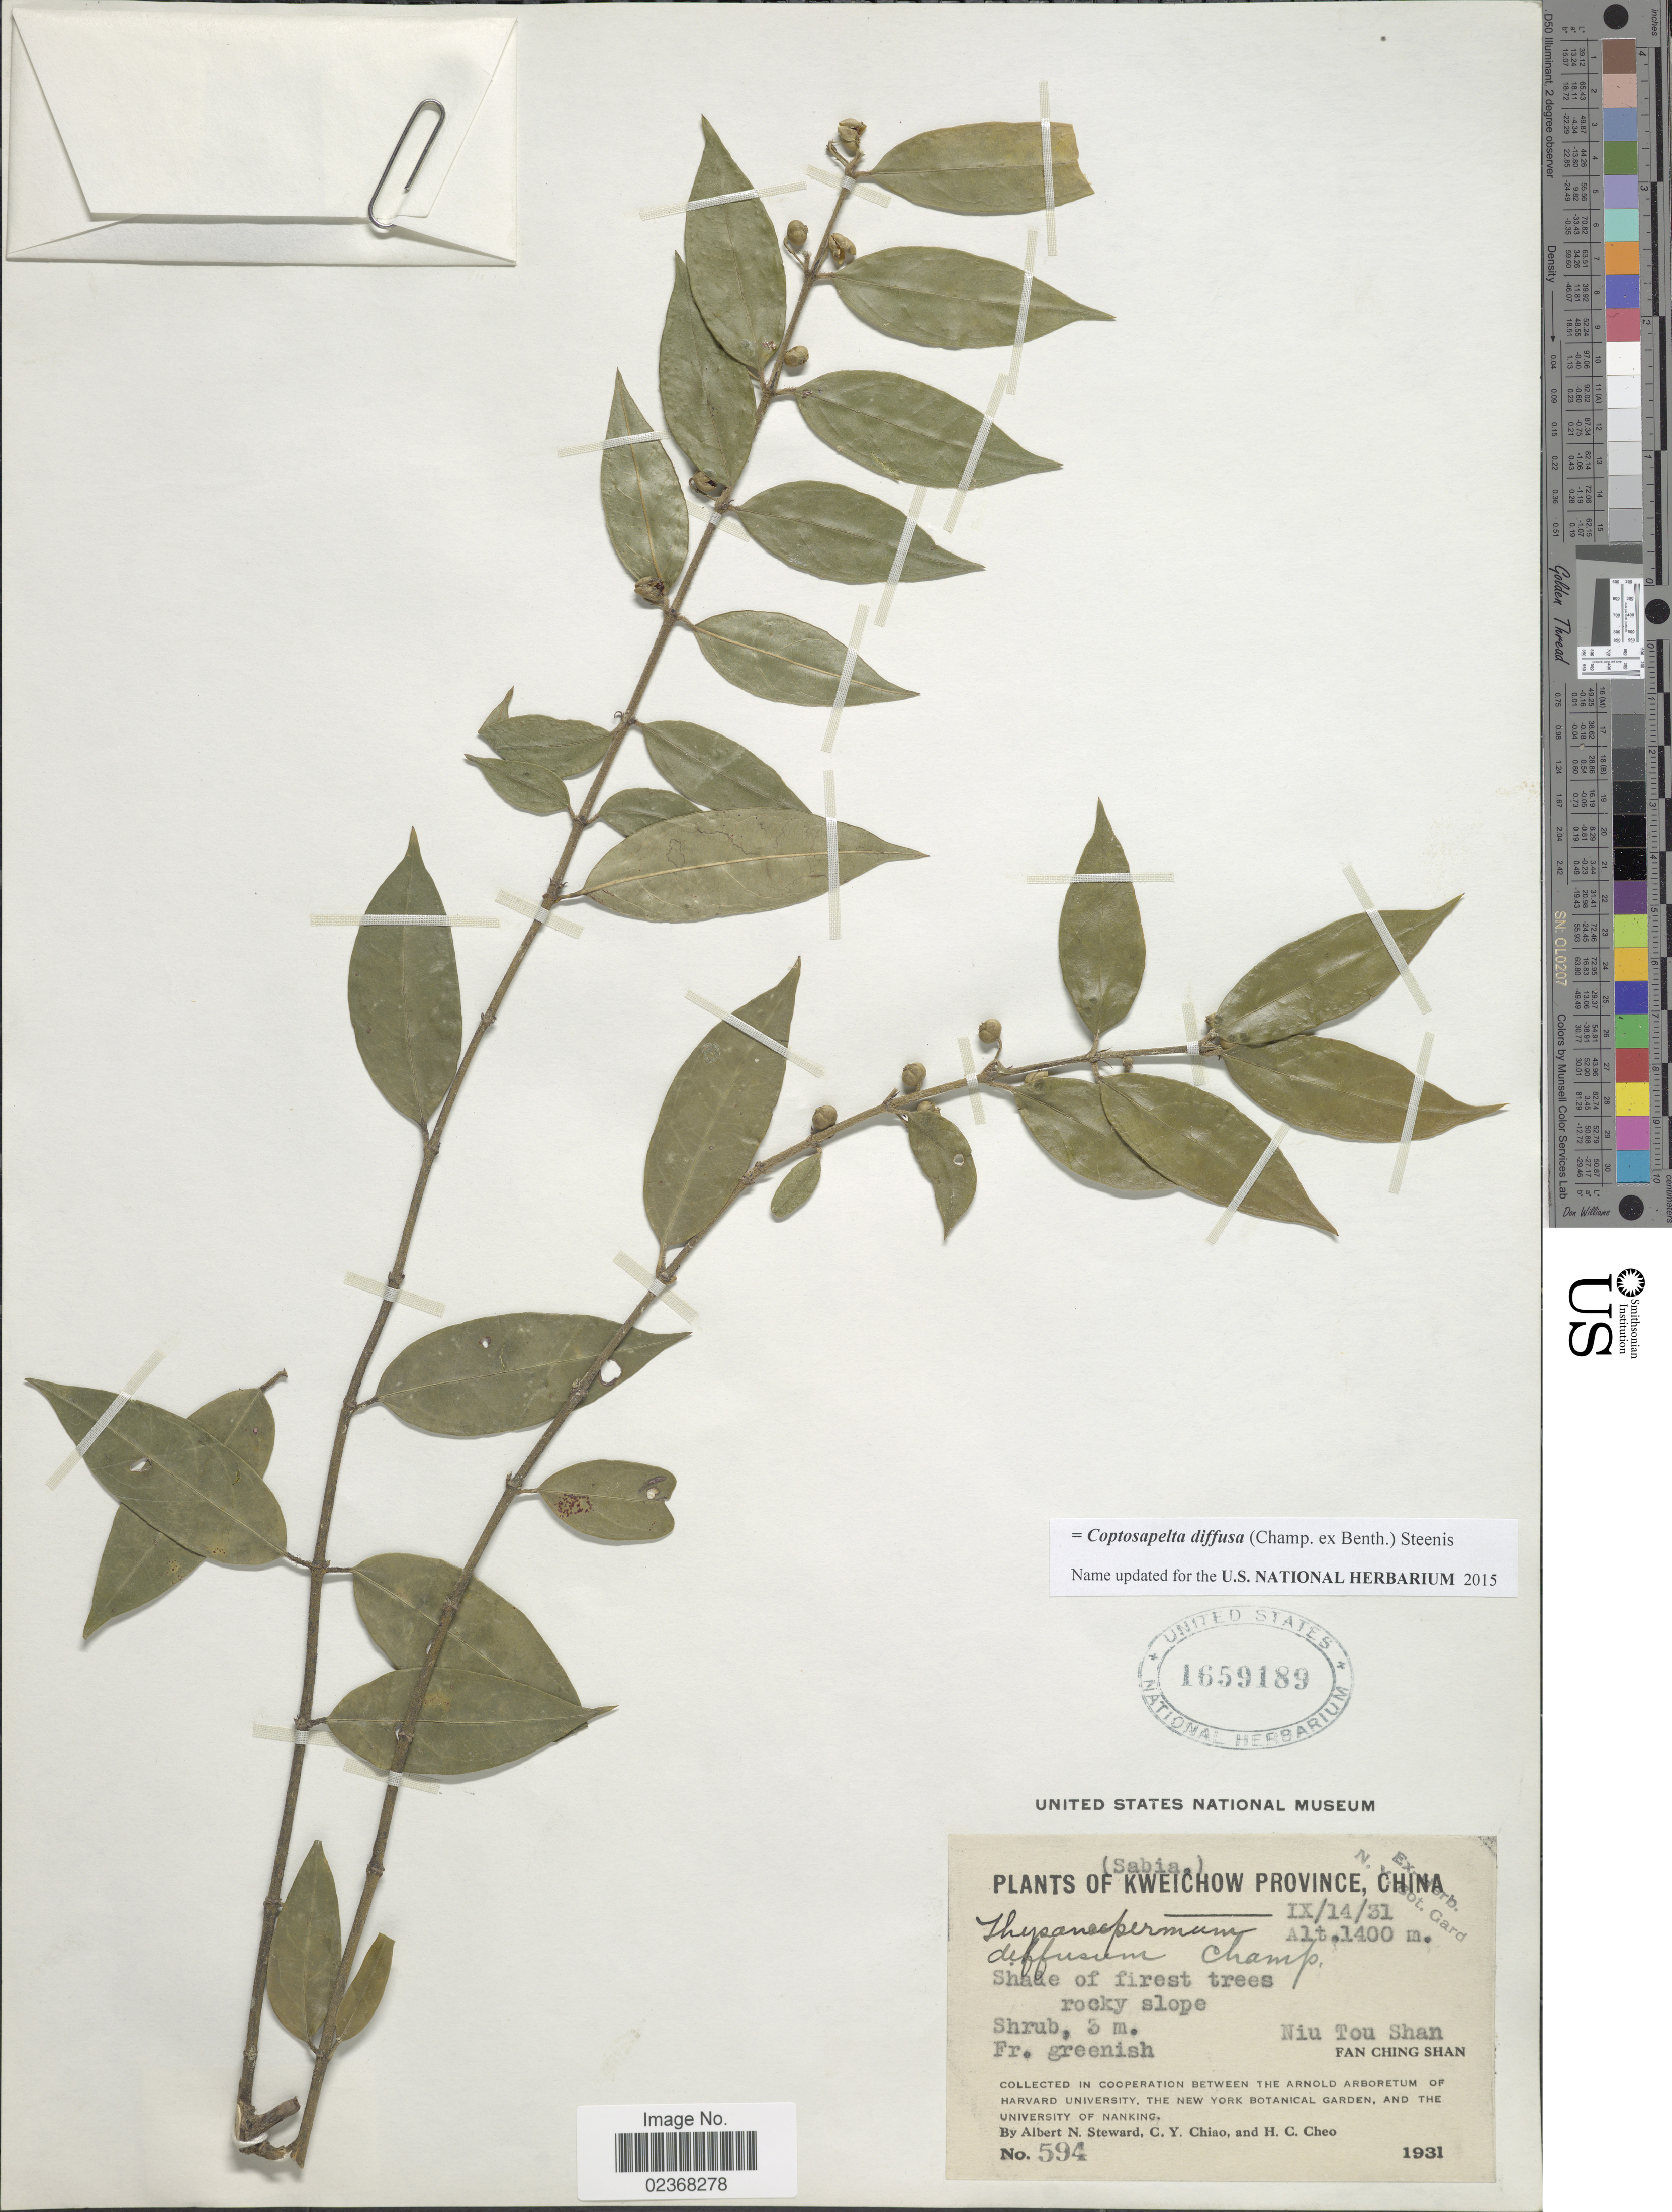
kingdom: Plantae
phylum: Tracheophyta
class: Magnoliopsida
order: Gentianales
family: Rubiaceae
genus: Coptosapelta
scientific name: Coptosapelta diffusa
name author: (Champ. ex Benth.) Steenis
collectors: A. N. Steward, C. Y. Chiao & H. Cheo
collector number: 594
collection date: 1931-09-14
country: China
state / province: Guizhou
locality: Kweichow Province, China, Niu Tou Shan, Fan Ching Shan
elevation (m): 1400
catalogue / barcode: US 1659189